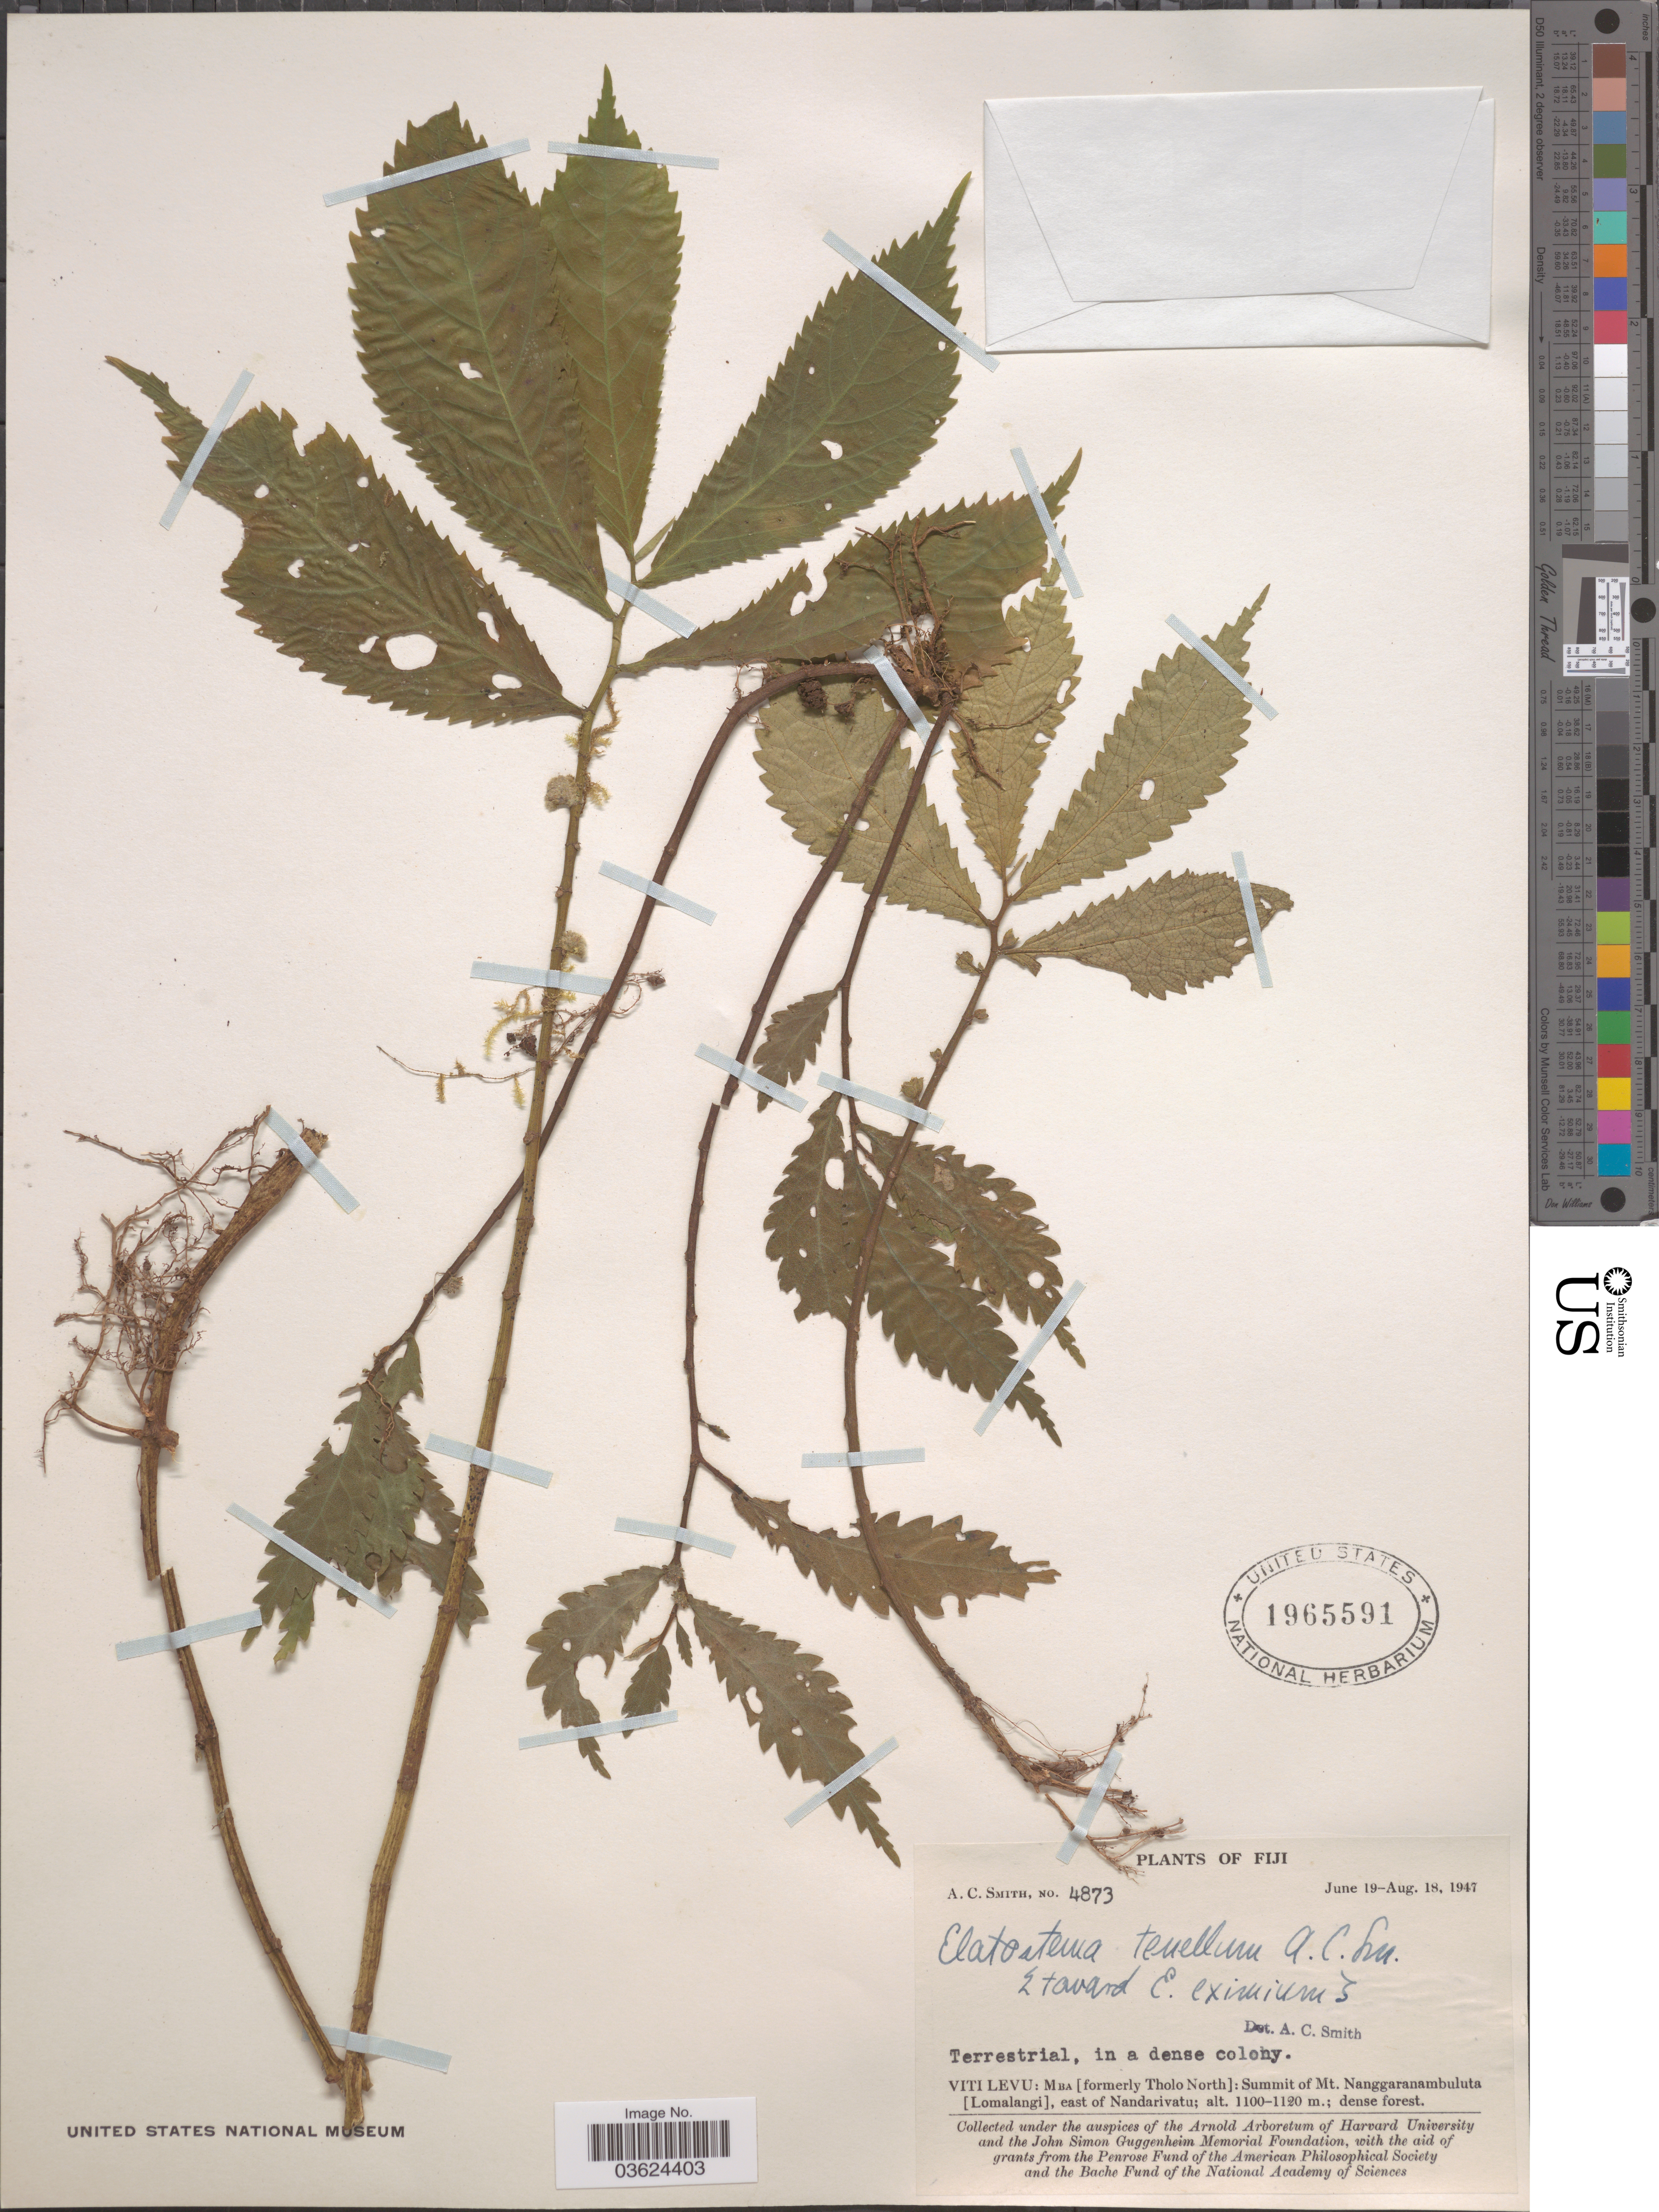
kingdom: Plantae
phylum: Tracheophyta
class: Magnoliopsida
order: Rosales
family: Urticaceae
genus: Elatostema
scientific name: Elatostema tenellum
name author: A.C. Sm.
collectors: A. C. Smith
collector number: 4873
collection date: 1947-06-19/1947-08-18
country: Fiji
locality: Viti Levu: Mba [formerly Tholo North]: Summit of Mt. Nanggaranambuluta [Lomalangi], east of Nandarivatu.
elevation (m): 1100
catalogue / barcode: US 1965591